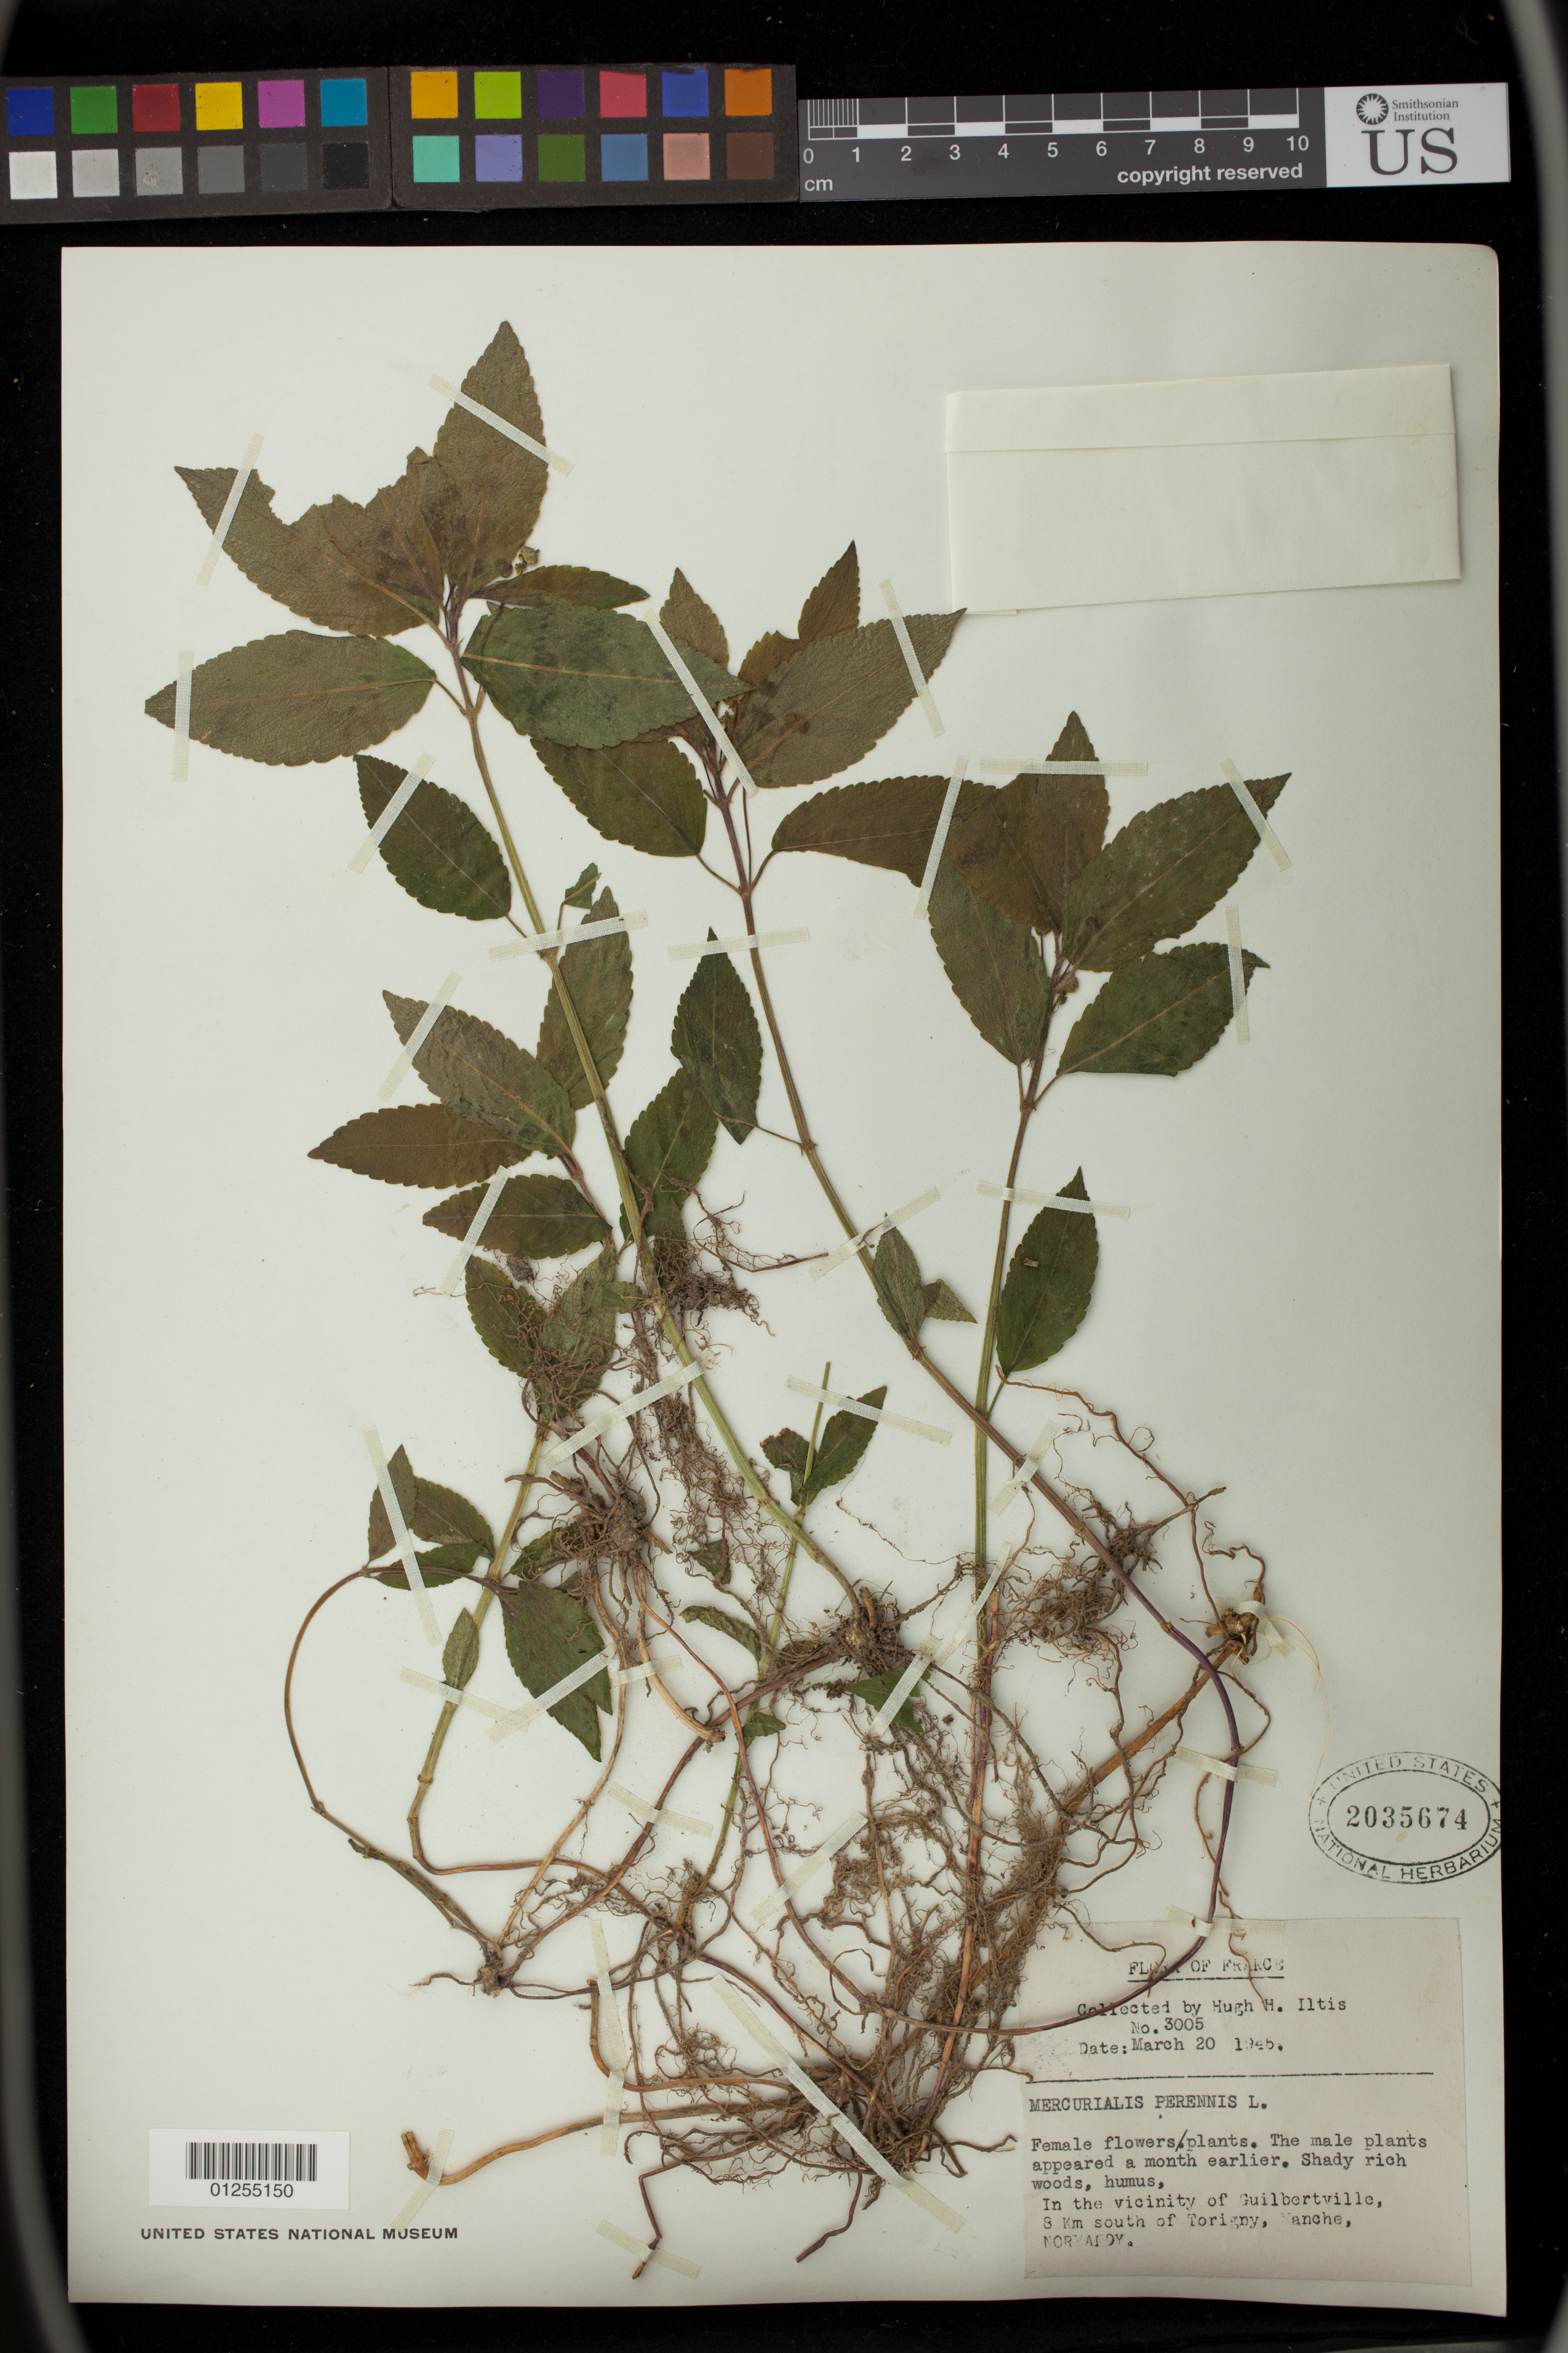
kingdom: Plantae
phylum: Tracheophyta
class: Magnoliopsida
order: Malpighiales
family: Euphorbiaceae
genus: Mercurialis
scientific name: Mercurialis perennis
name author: L.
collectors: H. H. Iltis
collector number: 3005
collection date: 1945-03-20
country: France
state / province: Normandie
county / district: Manche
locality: In the vicinity of Guilbertville, 8 km south of Torigny, Lower Normandie.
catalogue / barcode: US 2035674